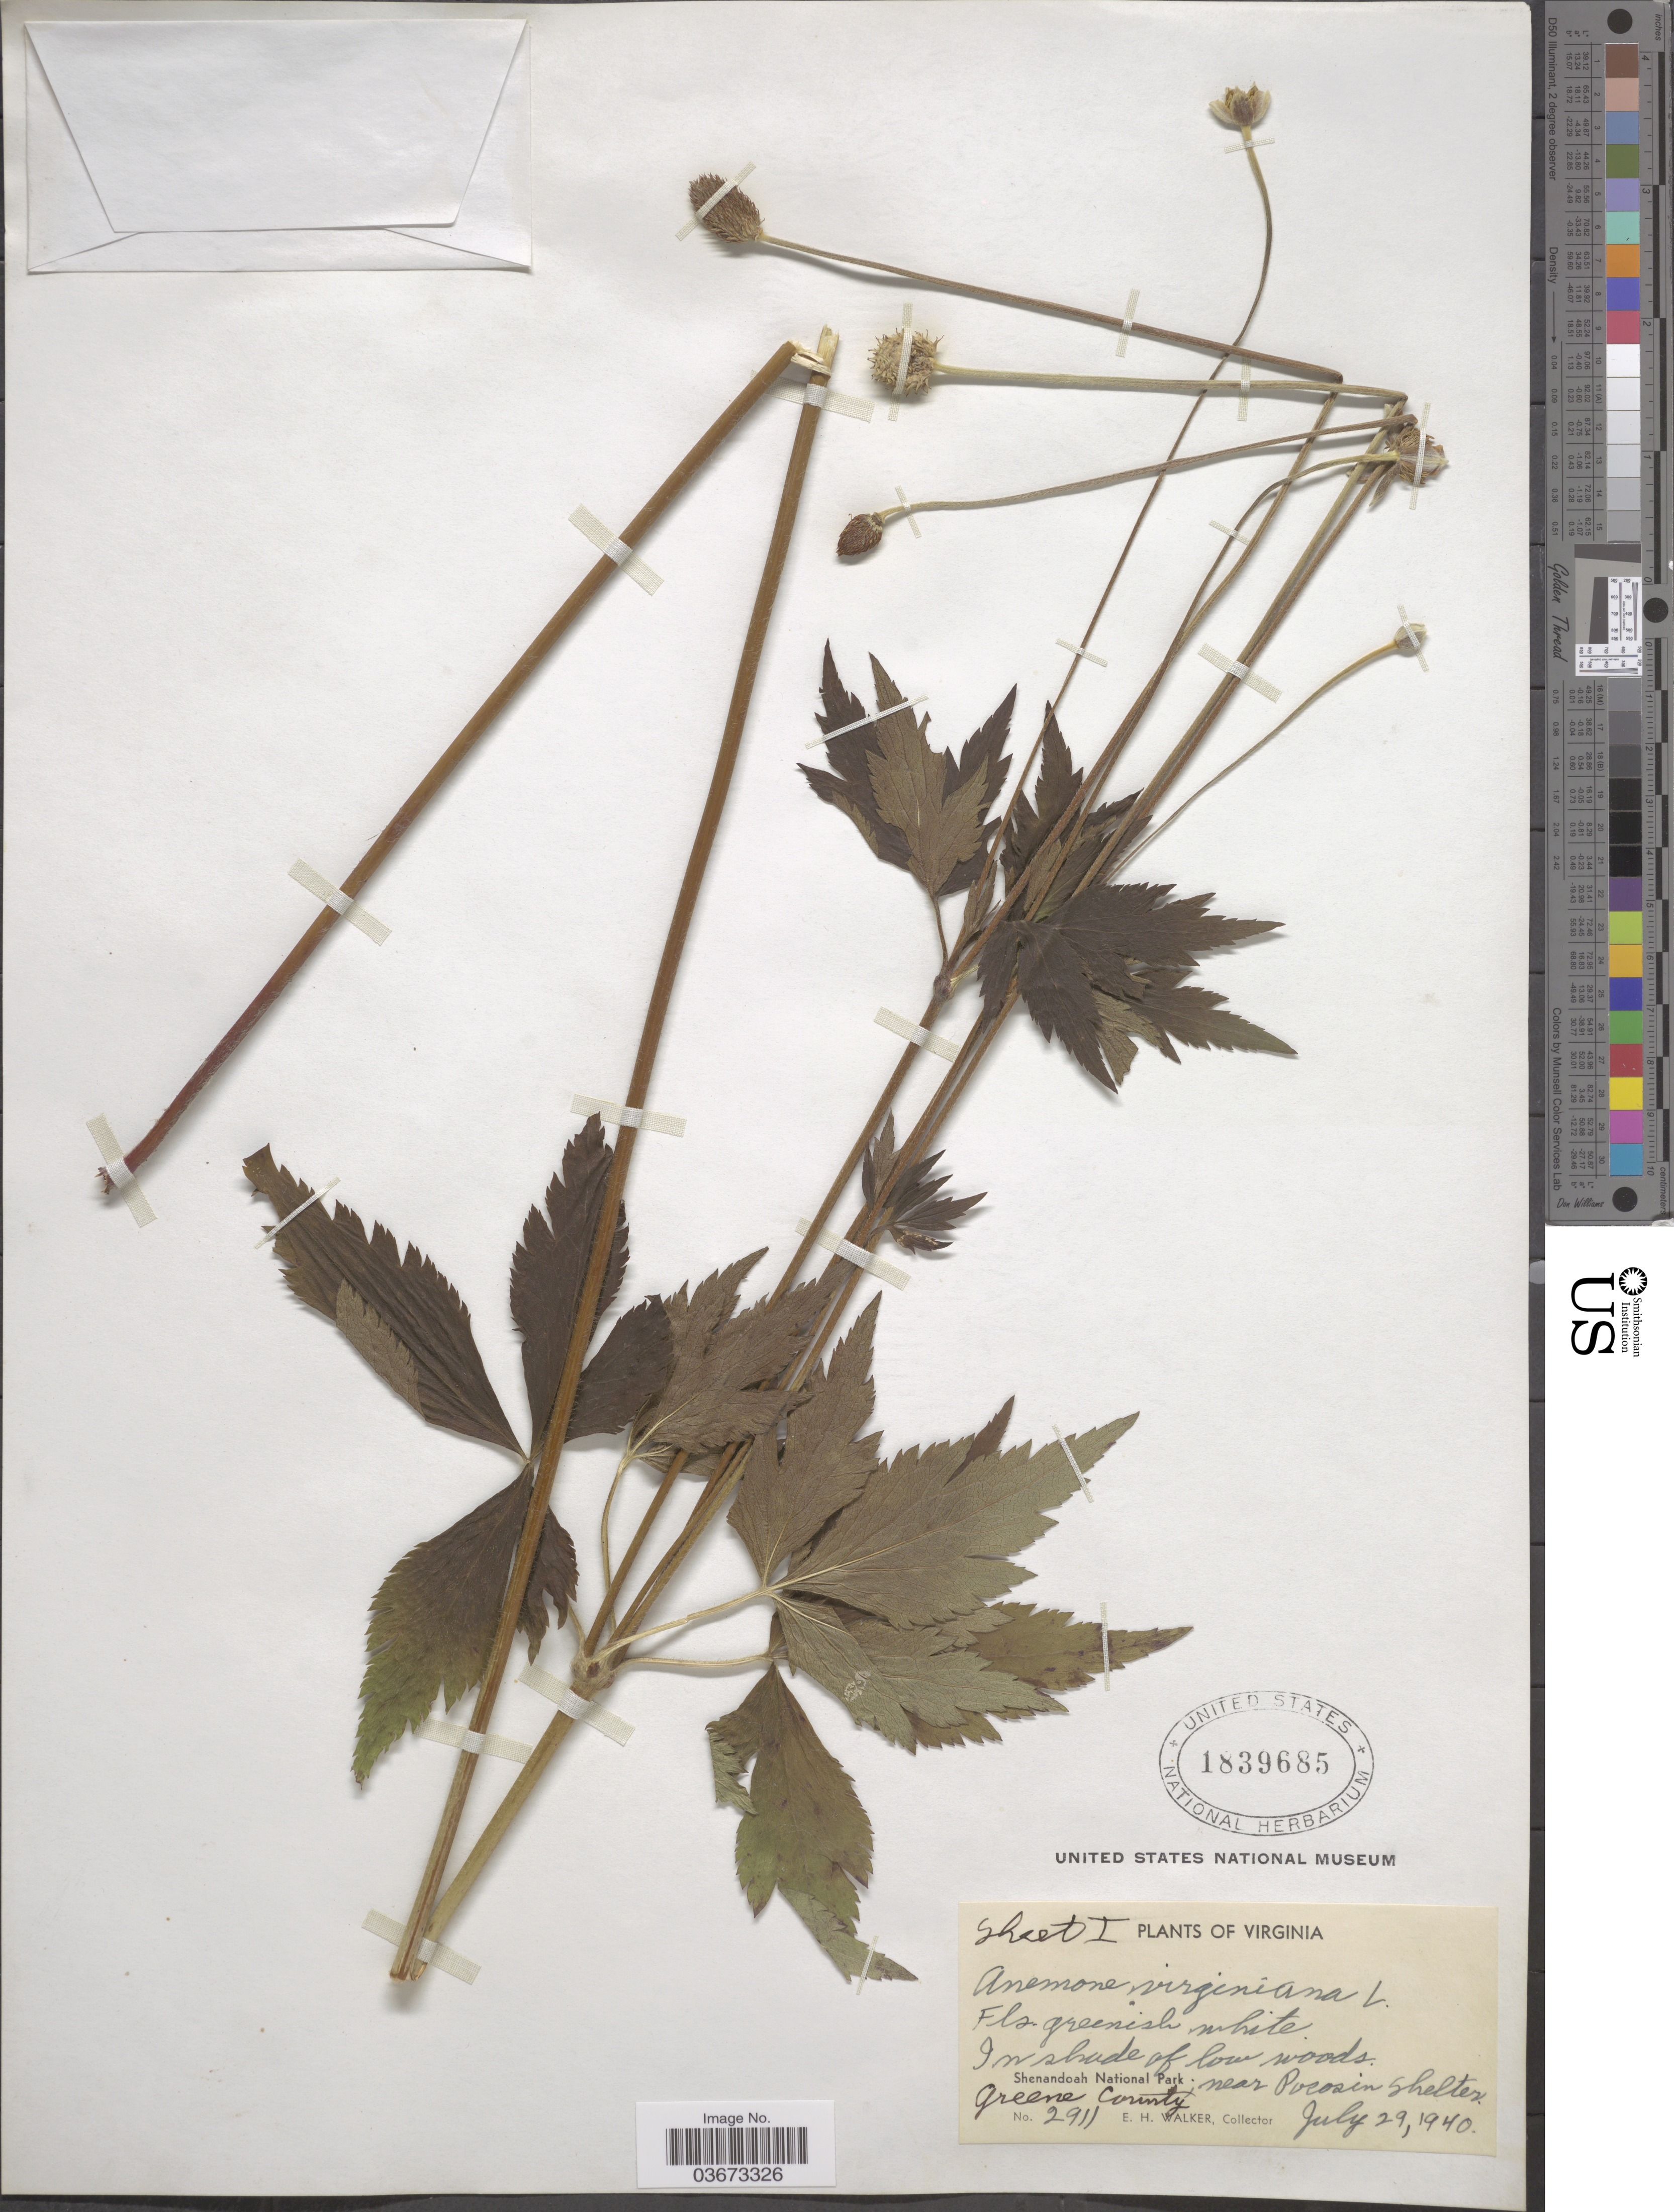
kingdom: Plantae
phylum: Tracheophyta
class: Magnoliopsida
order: Ranunculales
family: Ranunculaceae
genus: Anemone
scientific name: Anemone virginiana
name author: L.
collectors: E. H. Walker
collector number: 2911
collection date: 1940-07-29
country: United States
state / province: Virginia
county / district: Greene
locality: Shenandoah National Park; near Pocosin Shelter. Greene County.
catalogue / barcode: US 1839685